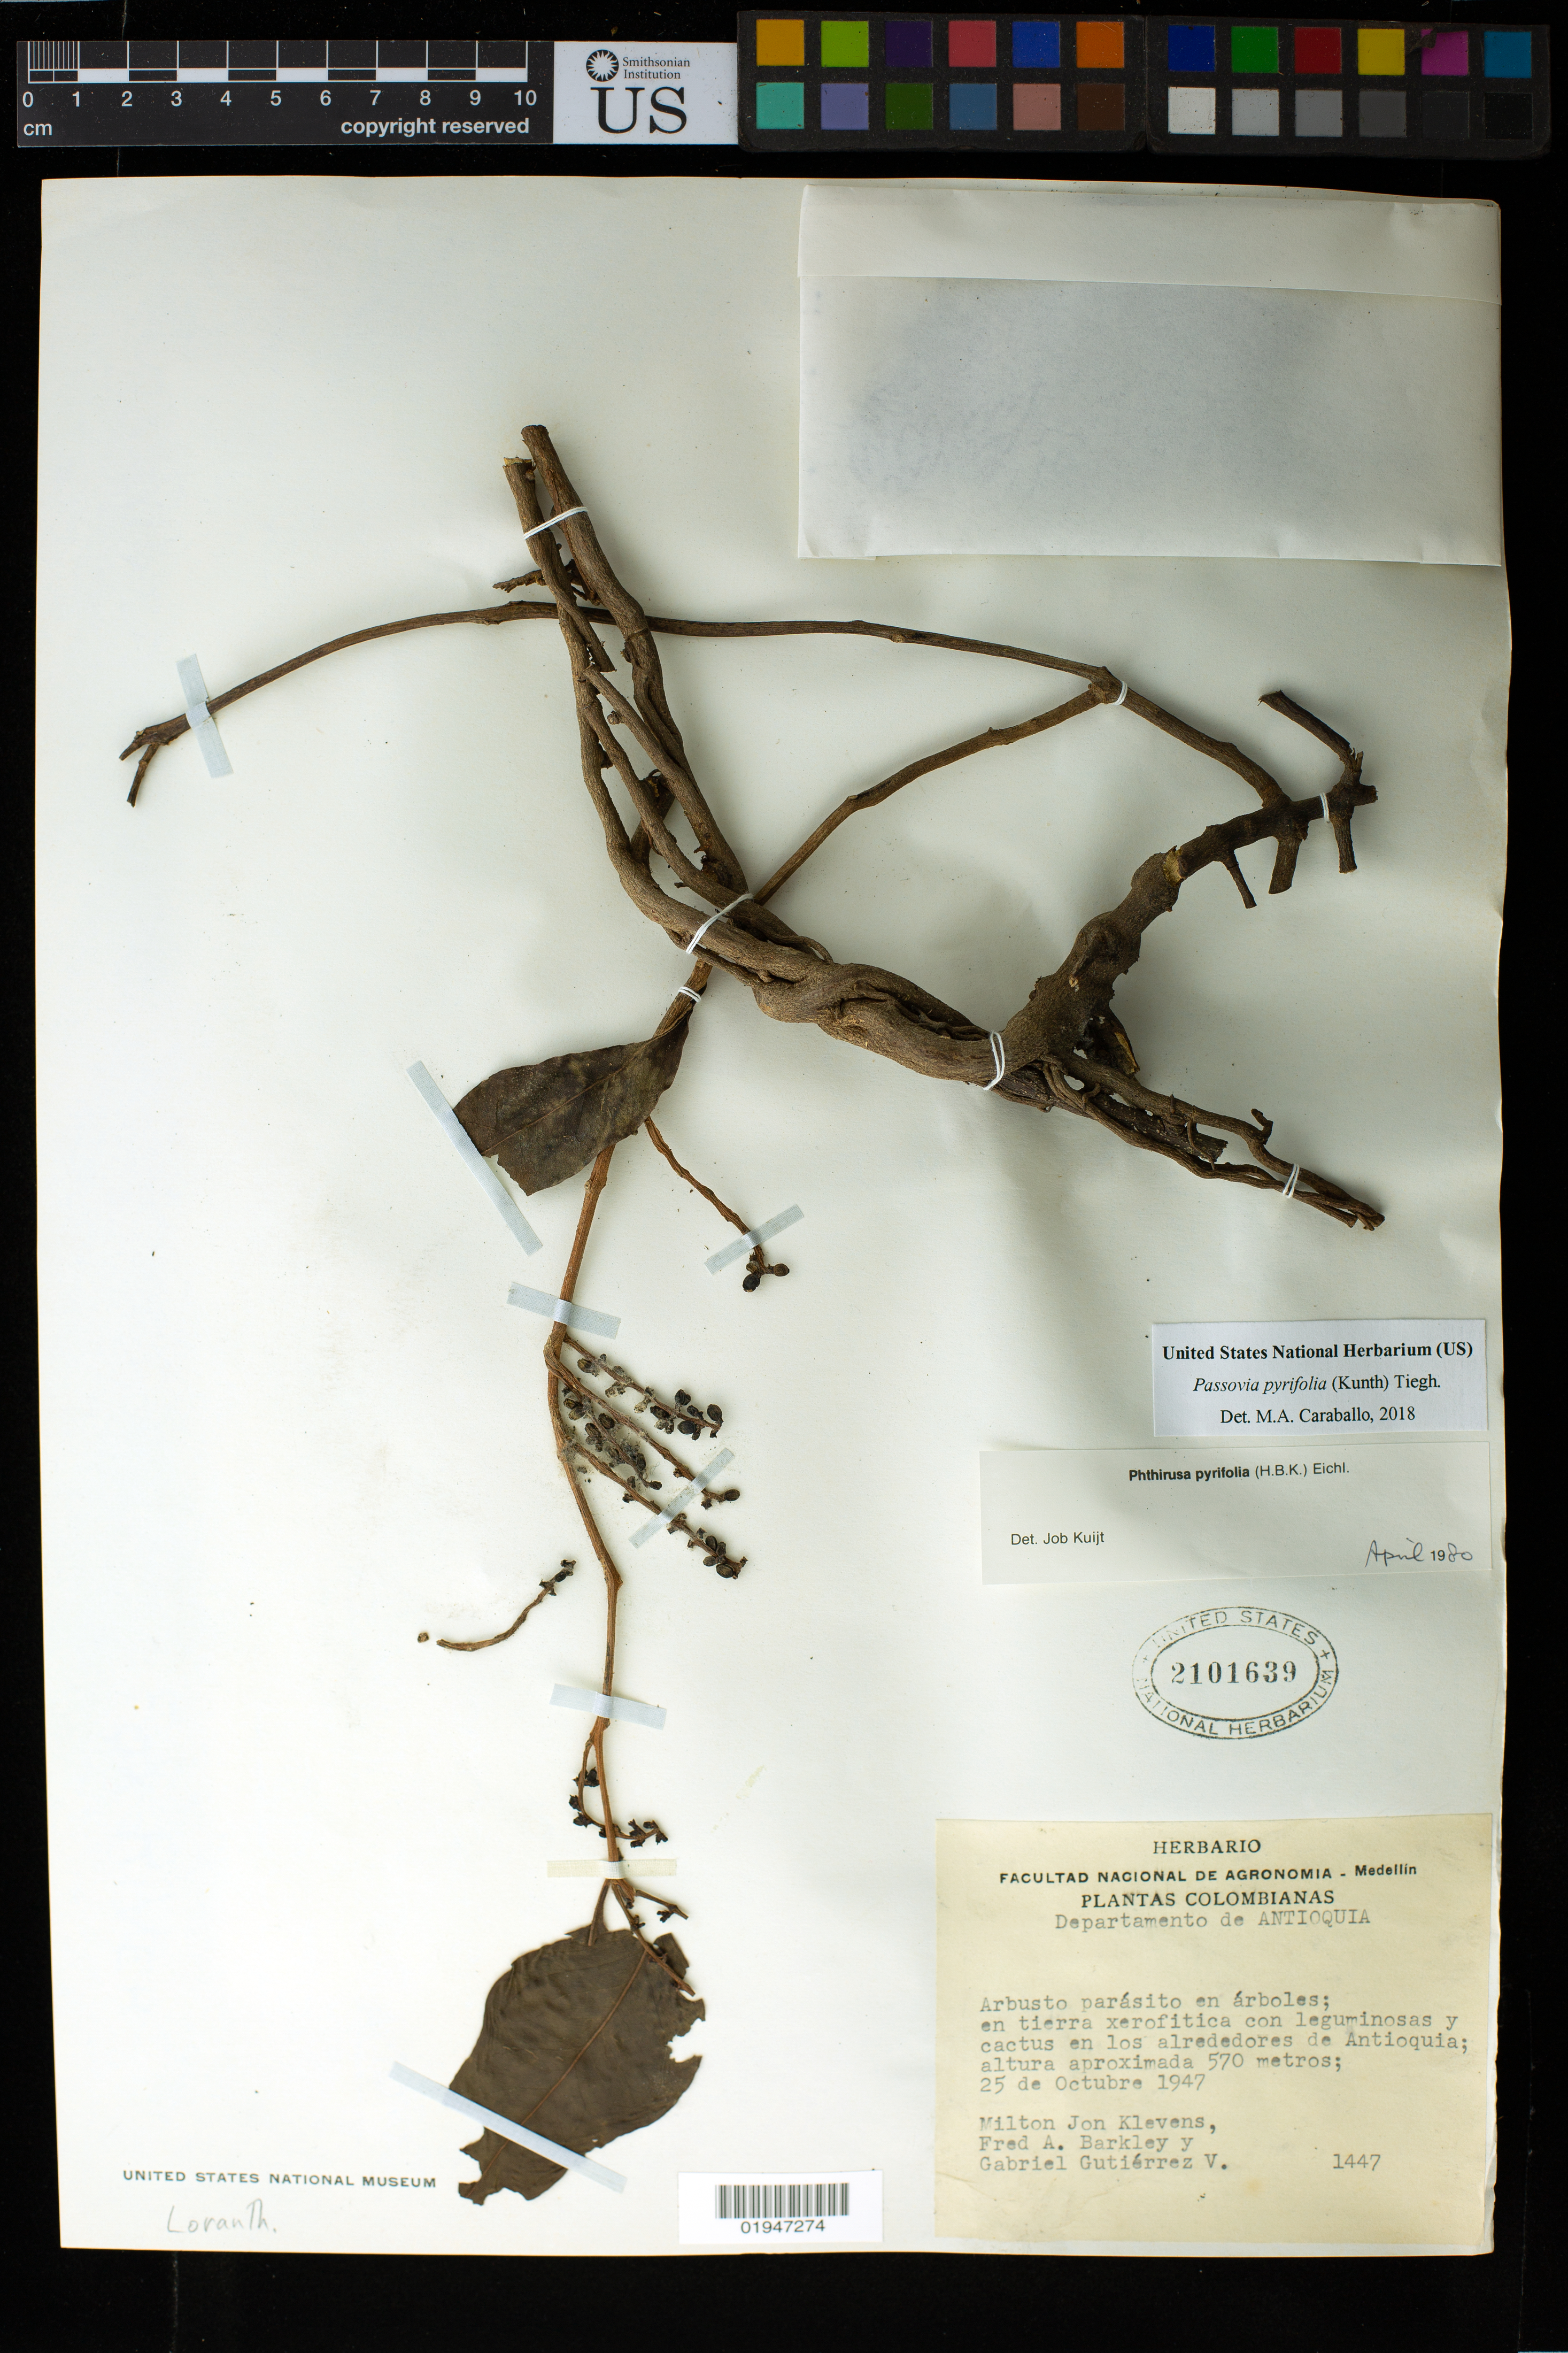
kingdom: Plantae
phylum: Tracheophyta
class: Magnoliopsida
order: Santalales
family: Loranthaceae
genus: Passovia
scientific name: Passovia pyrifolia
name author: (Kunth) Tiegh.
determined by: Caraballo-Ortiz, Marcos A., (MISS), University of Mississippi (UNITED STATES)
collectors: M. Klevens, F. A. Barkley & G. Gutierrez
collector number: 1447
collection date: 1947-10-25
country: Colombia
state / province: Antioquiá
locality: Antioquiá, los alrededores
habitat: En tierra xerofitica con leguminosas y cactus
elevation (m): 570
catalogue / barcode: US 2101639